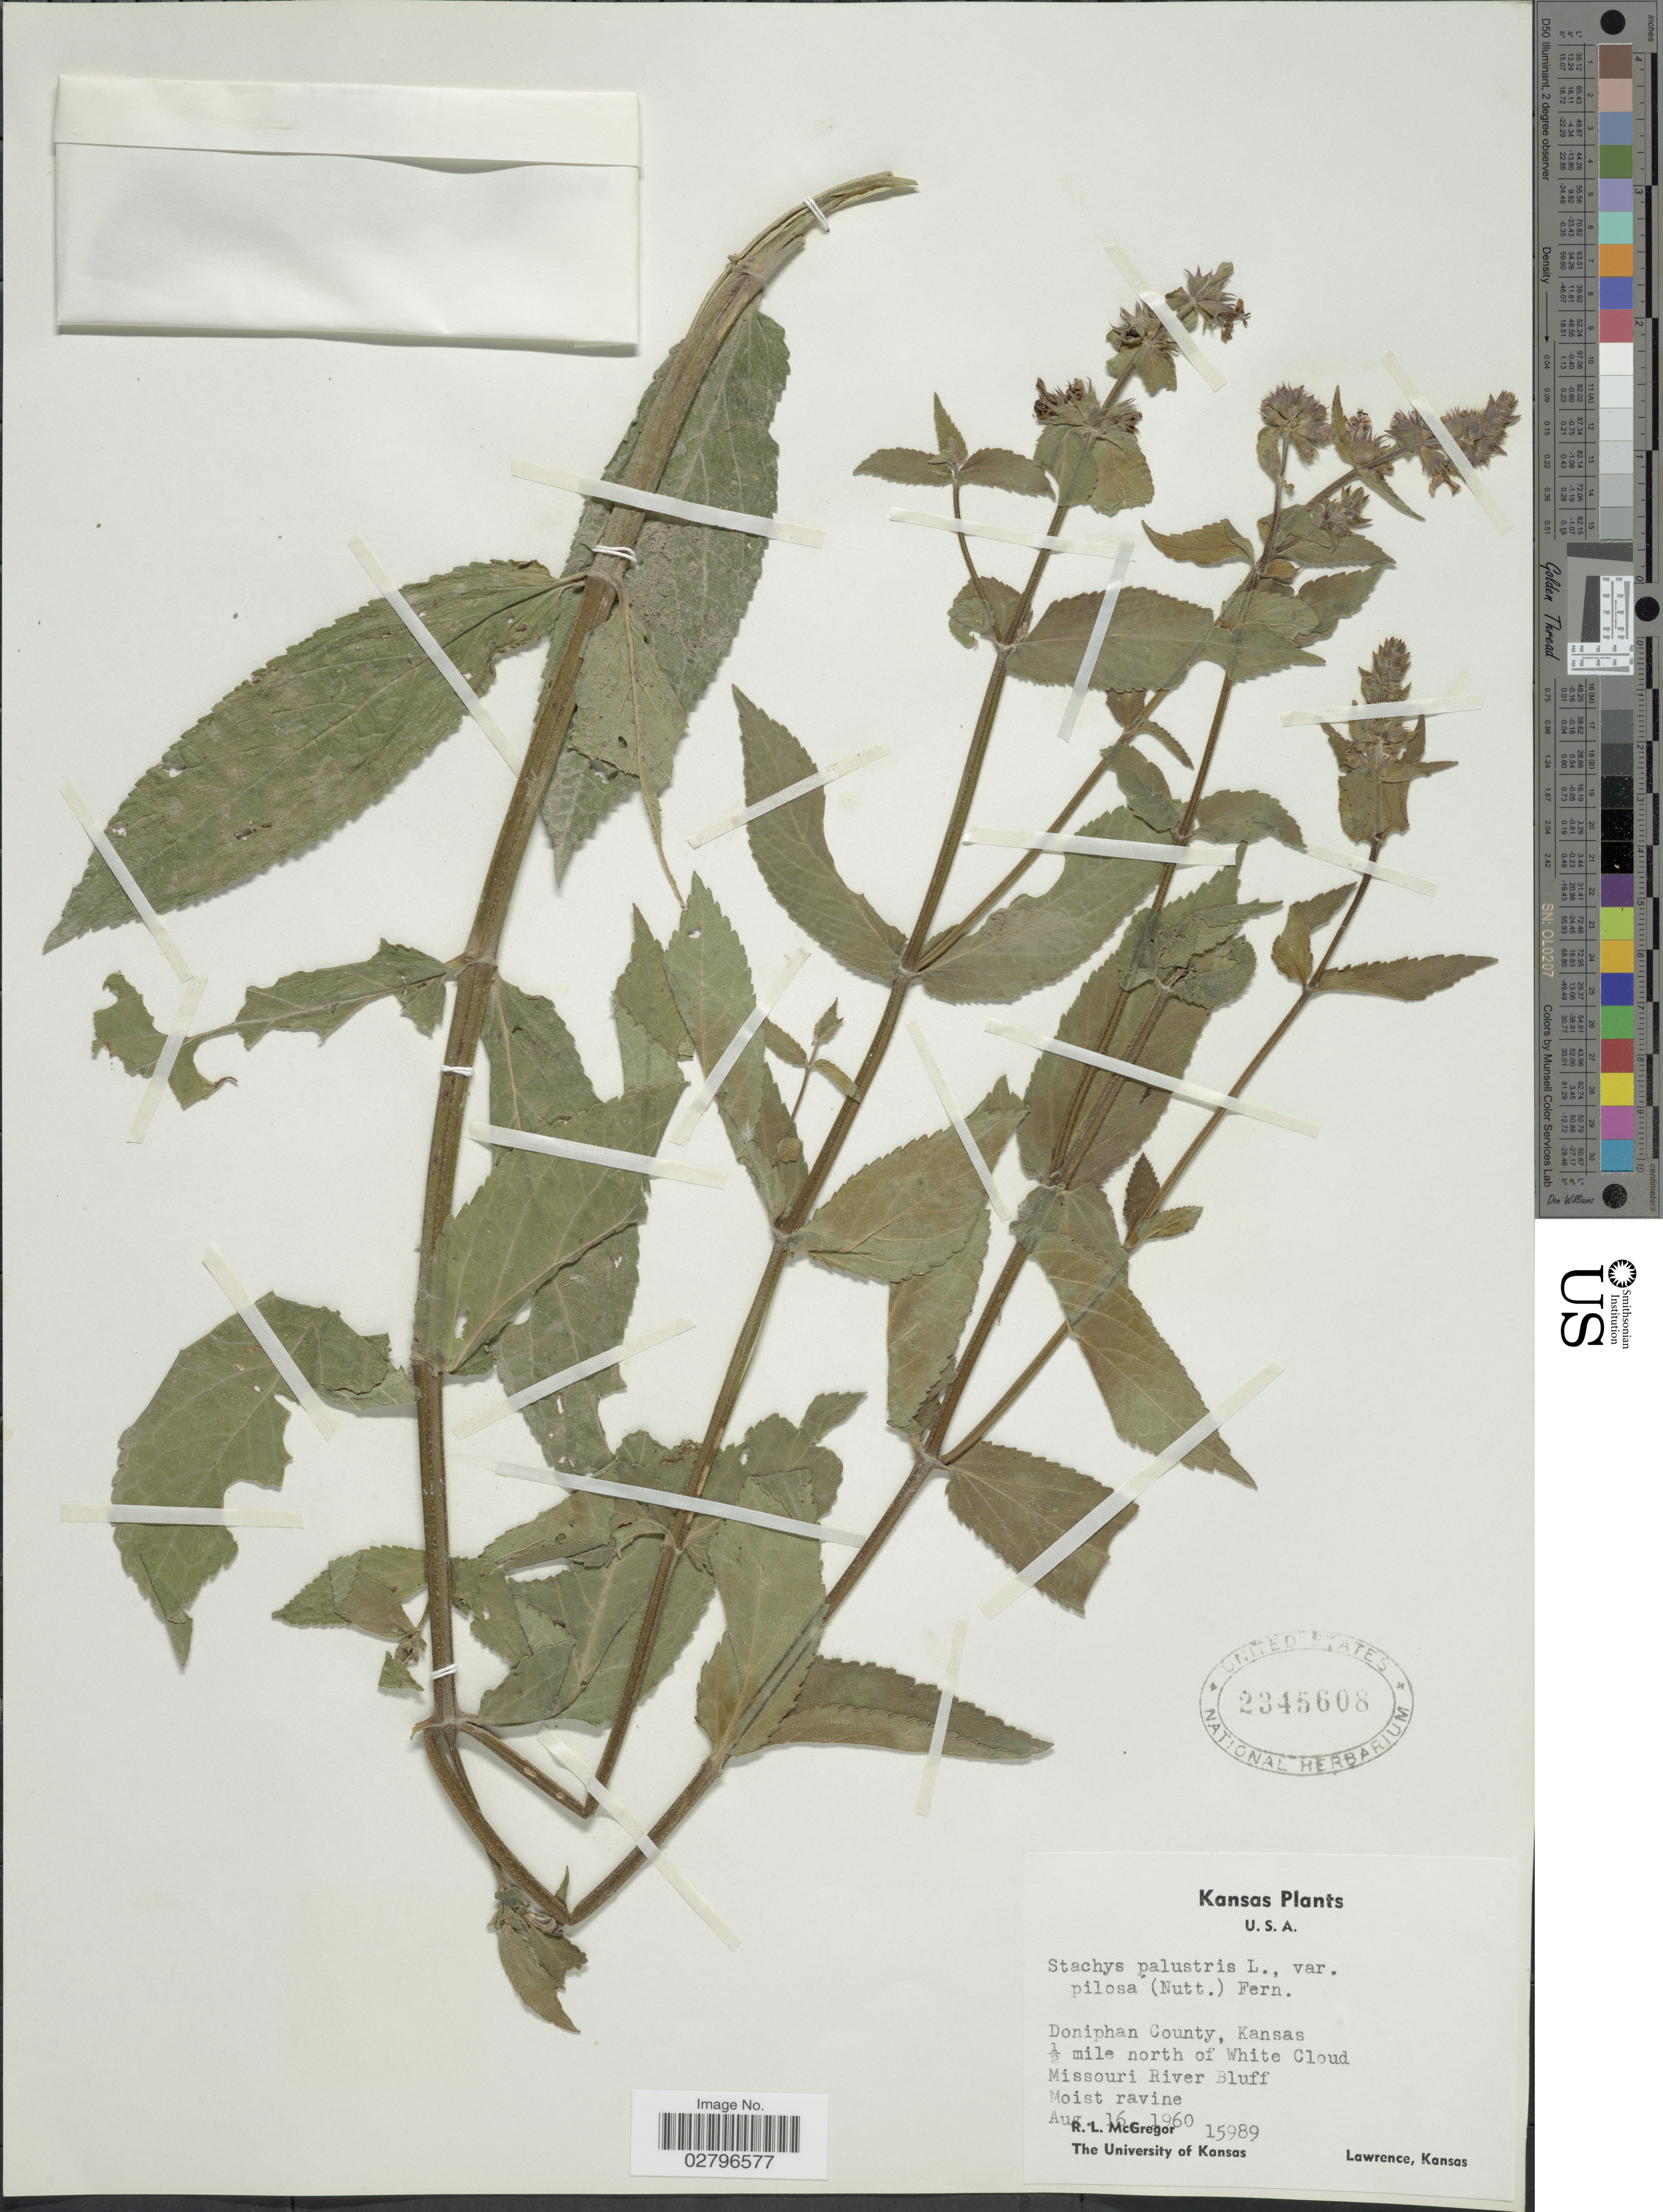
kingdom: Plantae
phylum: Tracheophyta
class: Magnoliopsida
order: Lamiales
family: Lamiaceae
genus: Stachys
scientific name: Stachys pilosa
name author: Nutt.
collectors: R. McGregor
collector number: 15989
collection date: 1960-08-16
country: United States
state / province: Kansas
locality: Doniphan County, ½ mile north of White Cloud, Missouri River Bluff.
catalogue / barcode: US 2345608